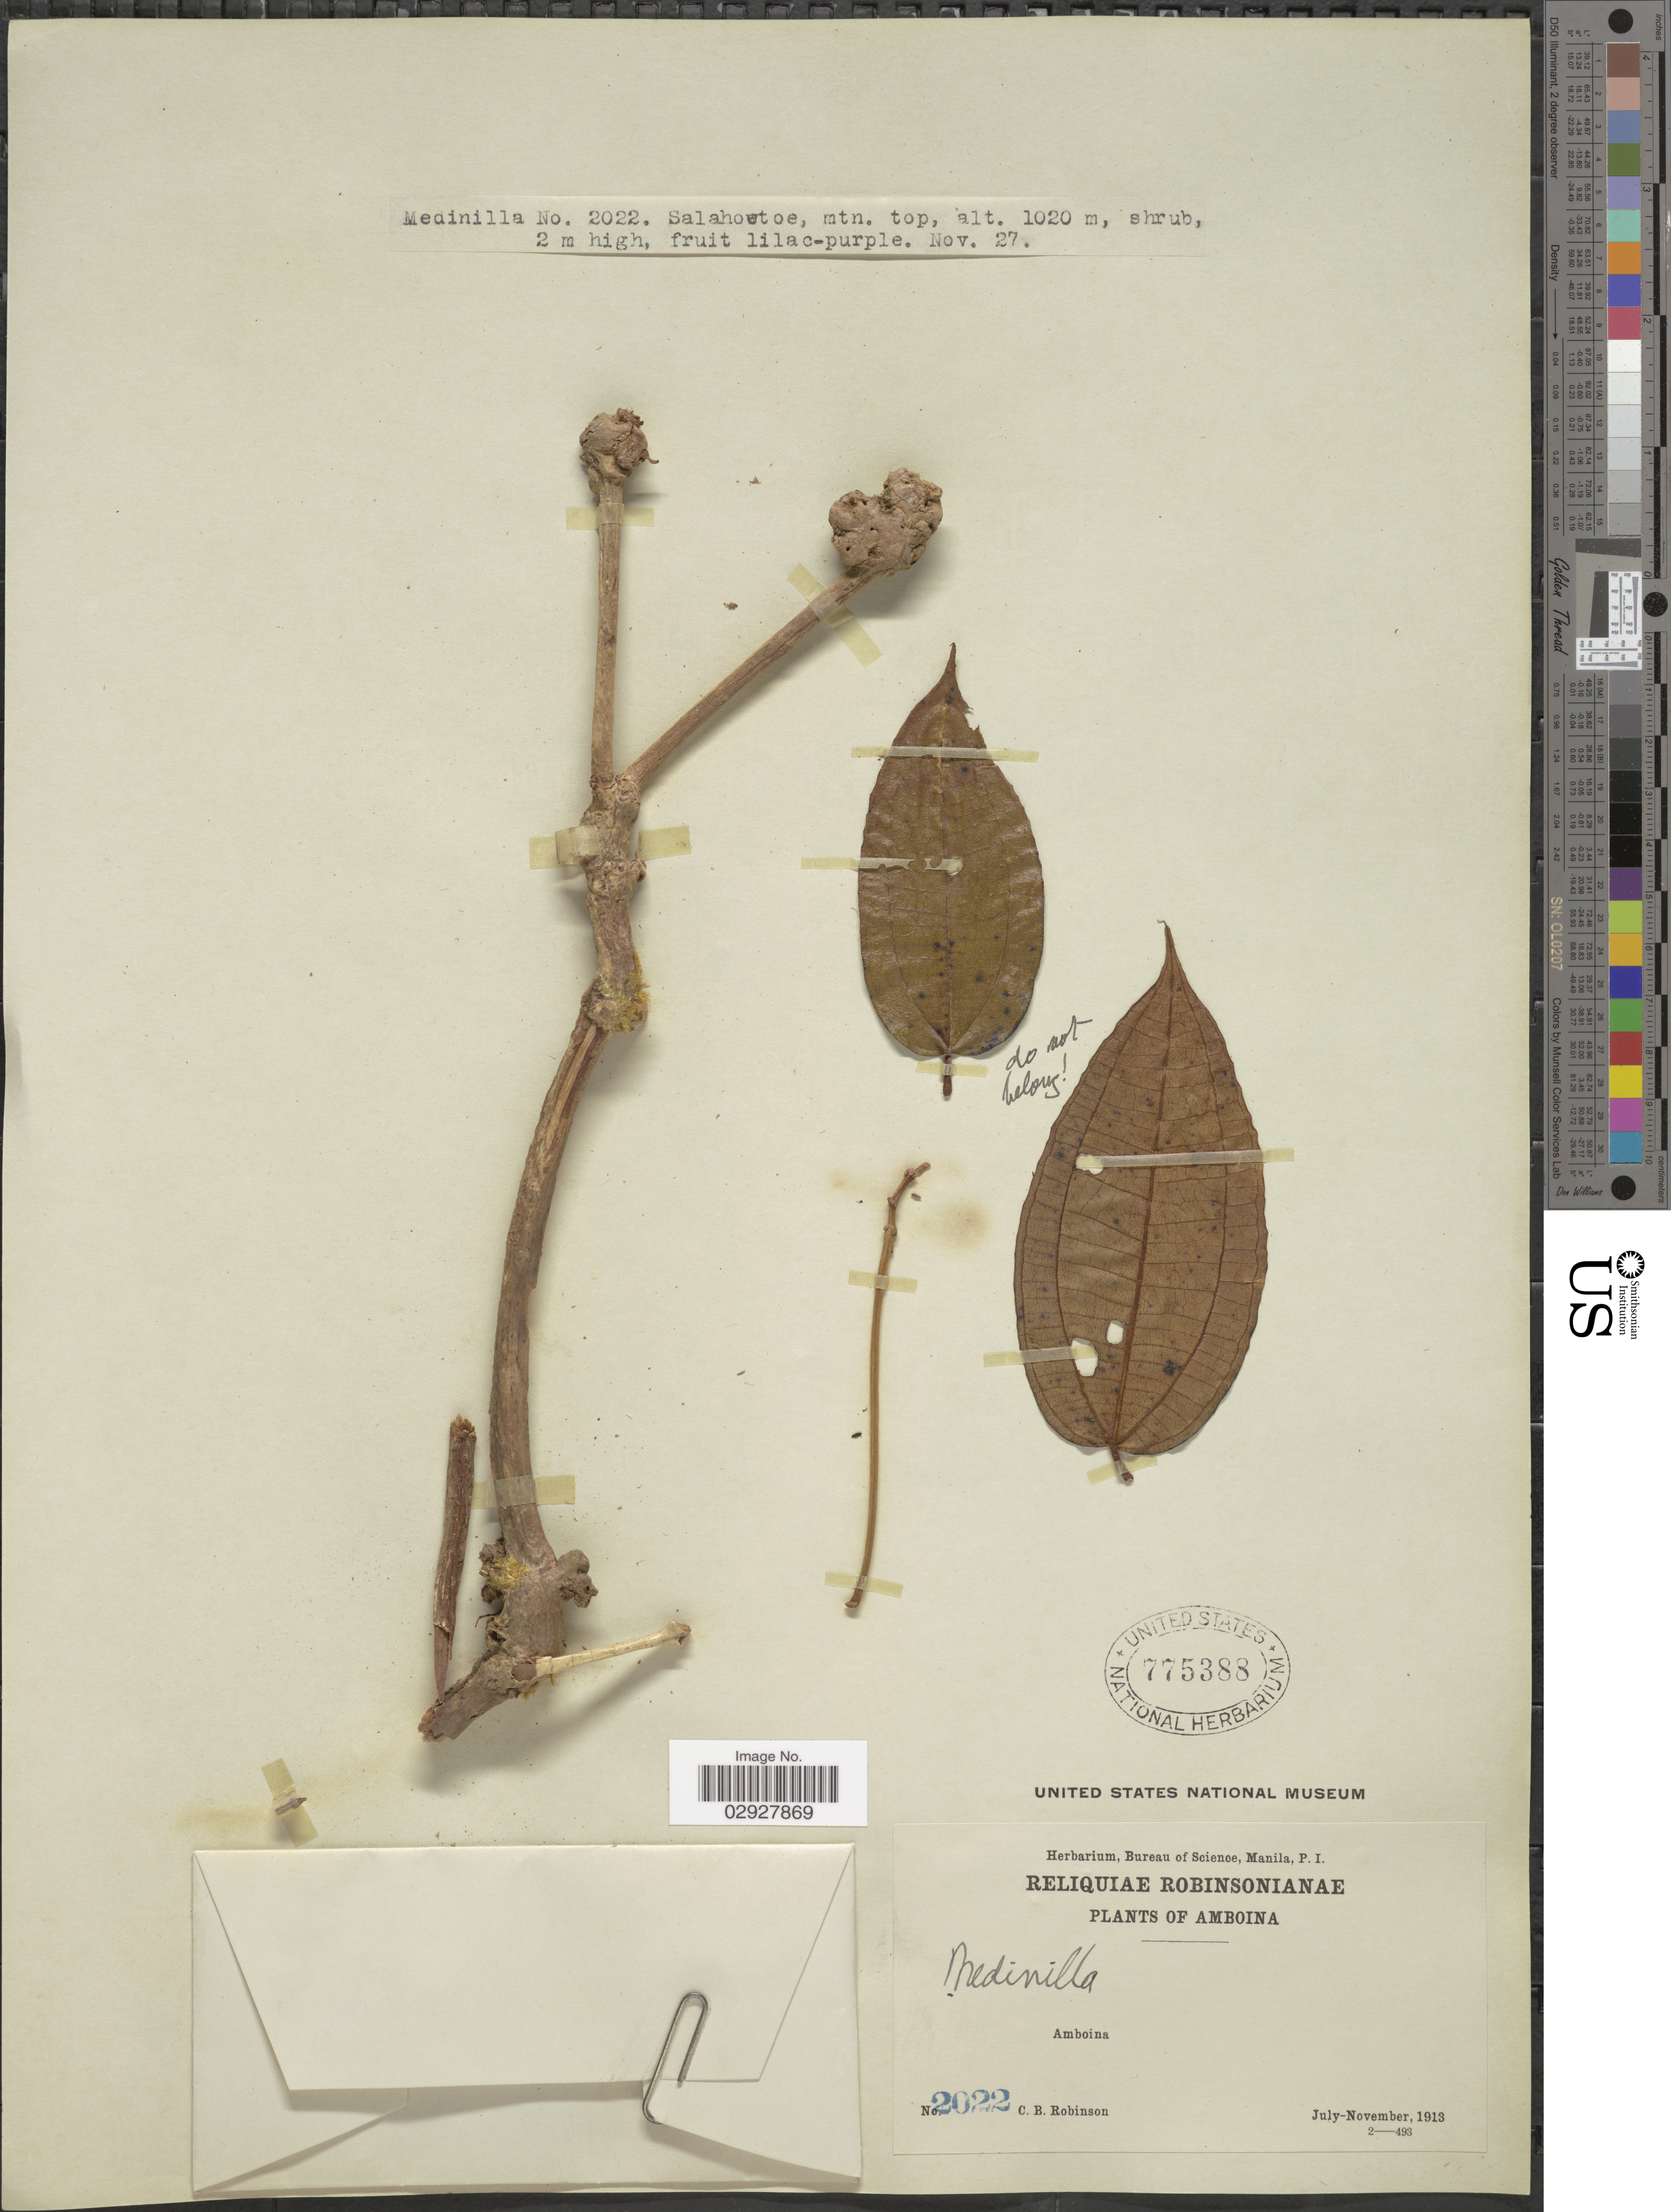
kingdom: Plantae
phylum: Tracheophyta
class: Magnoliopsida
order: Myrtales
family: Melastomataceae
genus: Medinilla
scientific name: Medinilla sp.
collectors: C. Robinson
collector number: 2022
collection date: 1913-07/1913-11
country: Indonesia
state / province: Maluku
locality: Reliquiae Robinsonianae, Amboina.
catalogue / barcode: US 775388